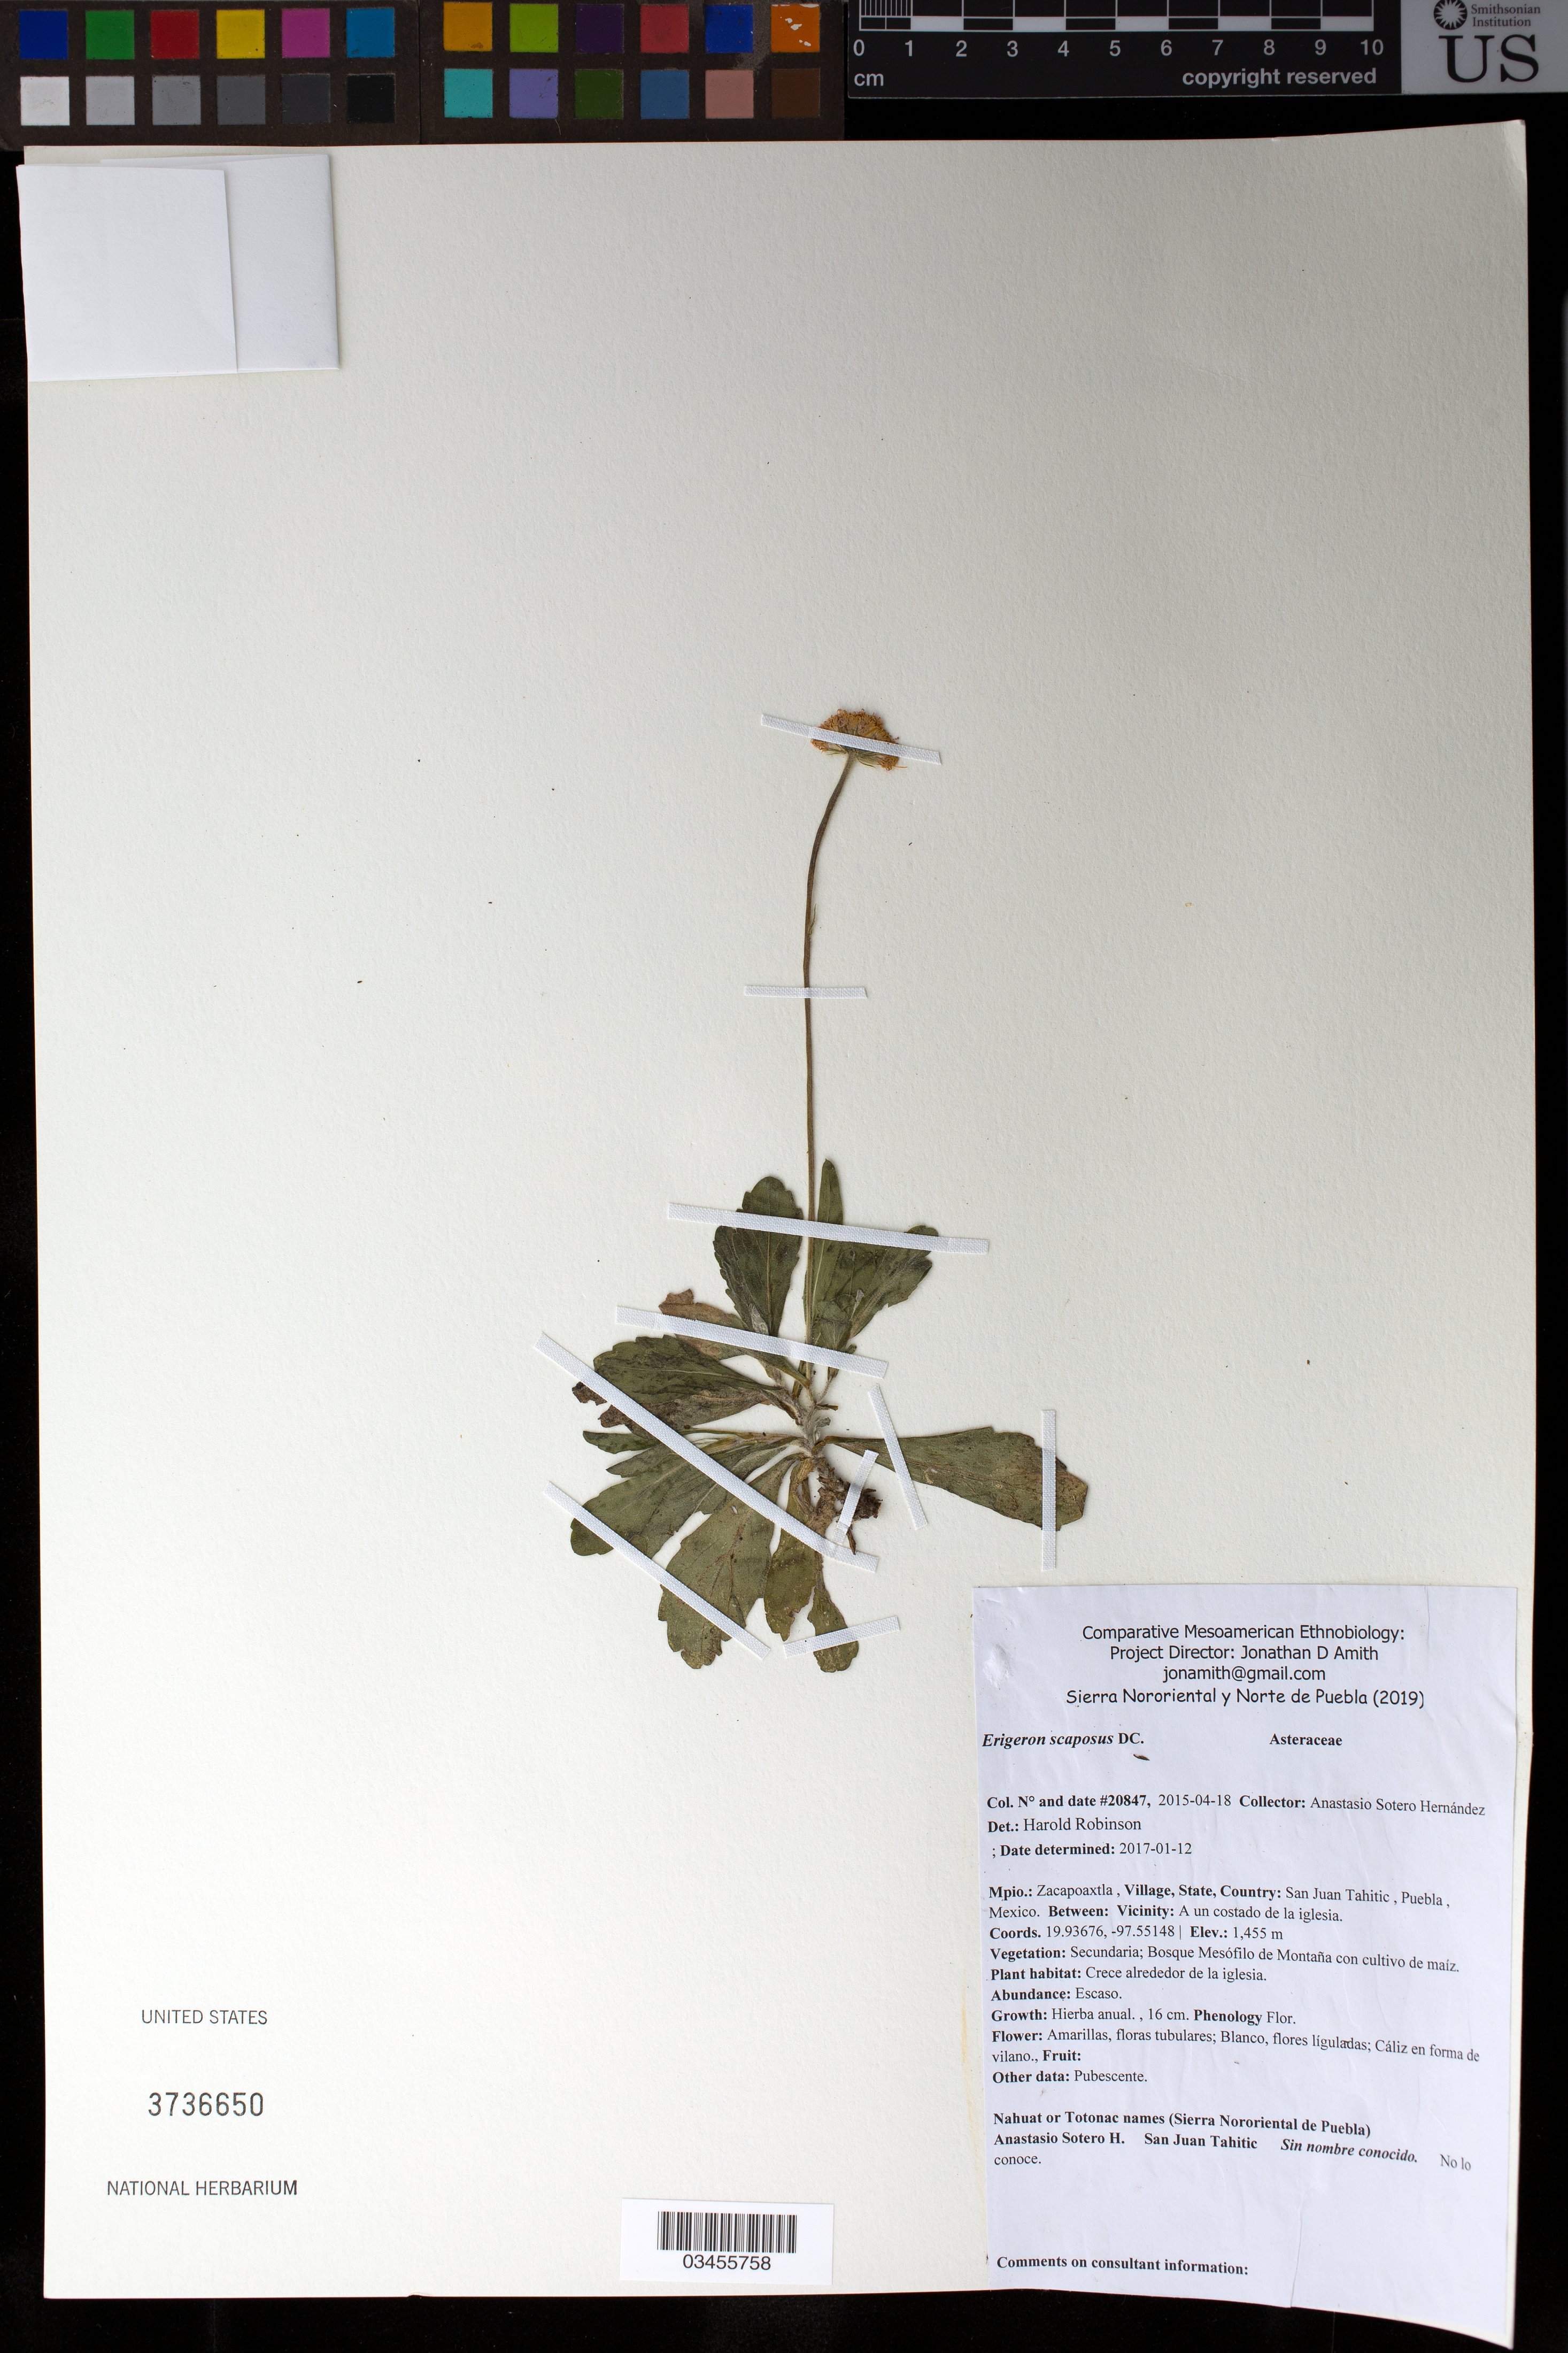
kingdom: Plantae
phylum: Tracheophyta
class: Magnoliopsida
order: Asterales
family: Asteraceae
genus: Erigeron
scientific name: Erigeron scaposus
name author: DC.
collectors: A. Sotero H.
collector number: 20847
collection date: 2015-04-18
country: México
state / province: Puebla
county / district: Zacapoaxtla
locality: PUEBLO: San Juan Tahitic; LOCALIDAD EXACTA: A un costado de la iglesia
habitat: Bosque mesófilo de montaña con cultivo de maíz | Crece alrededor de la iglesia.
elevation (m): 1455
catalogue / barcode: US 3736650